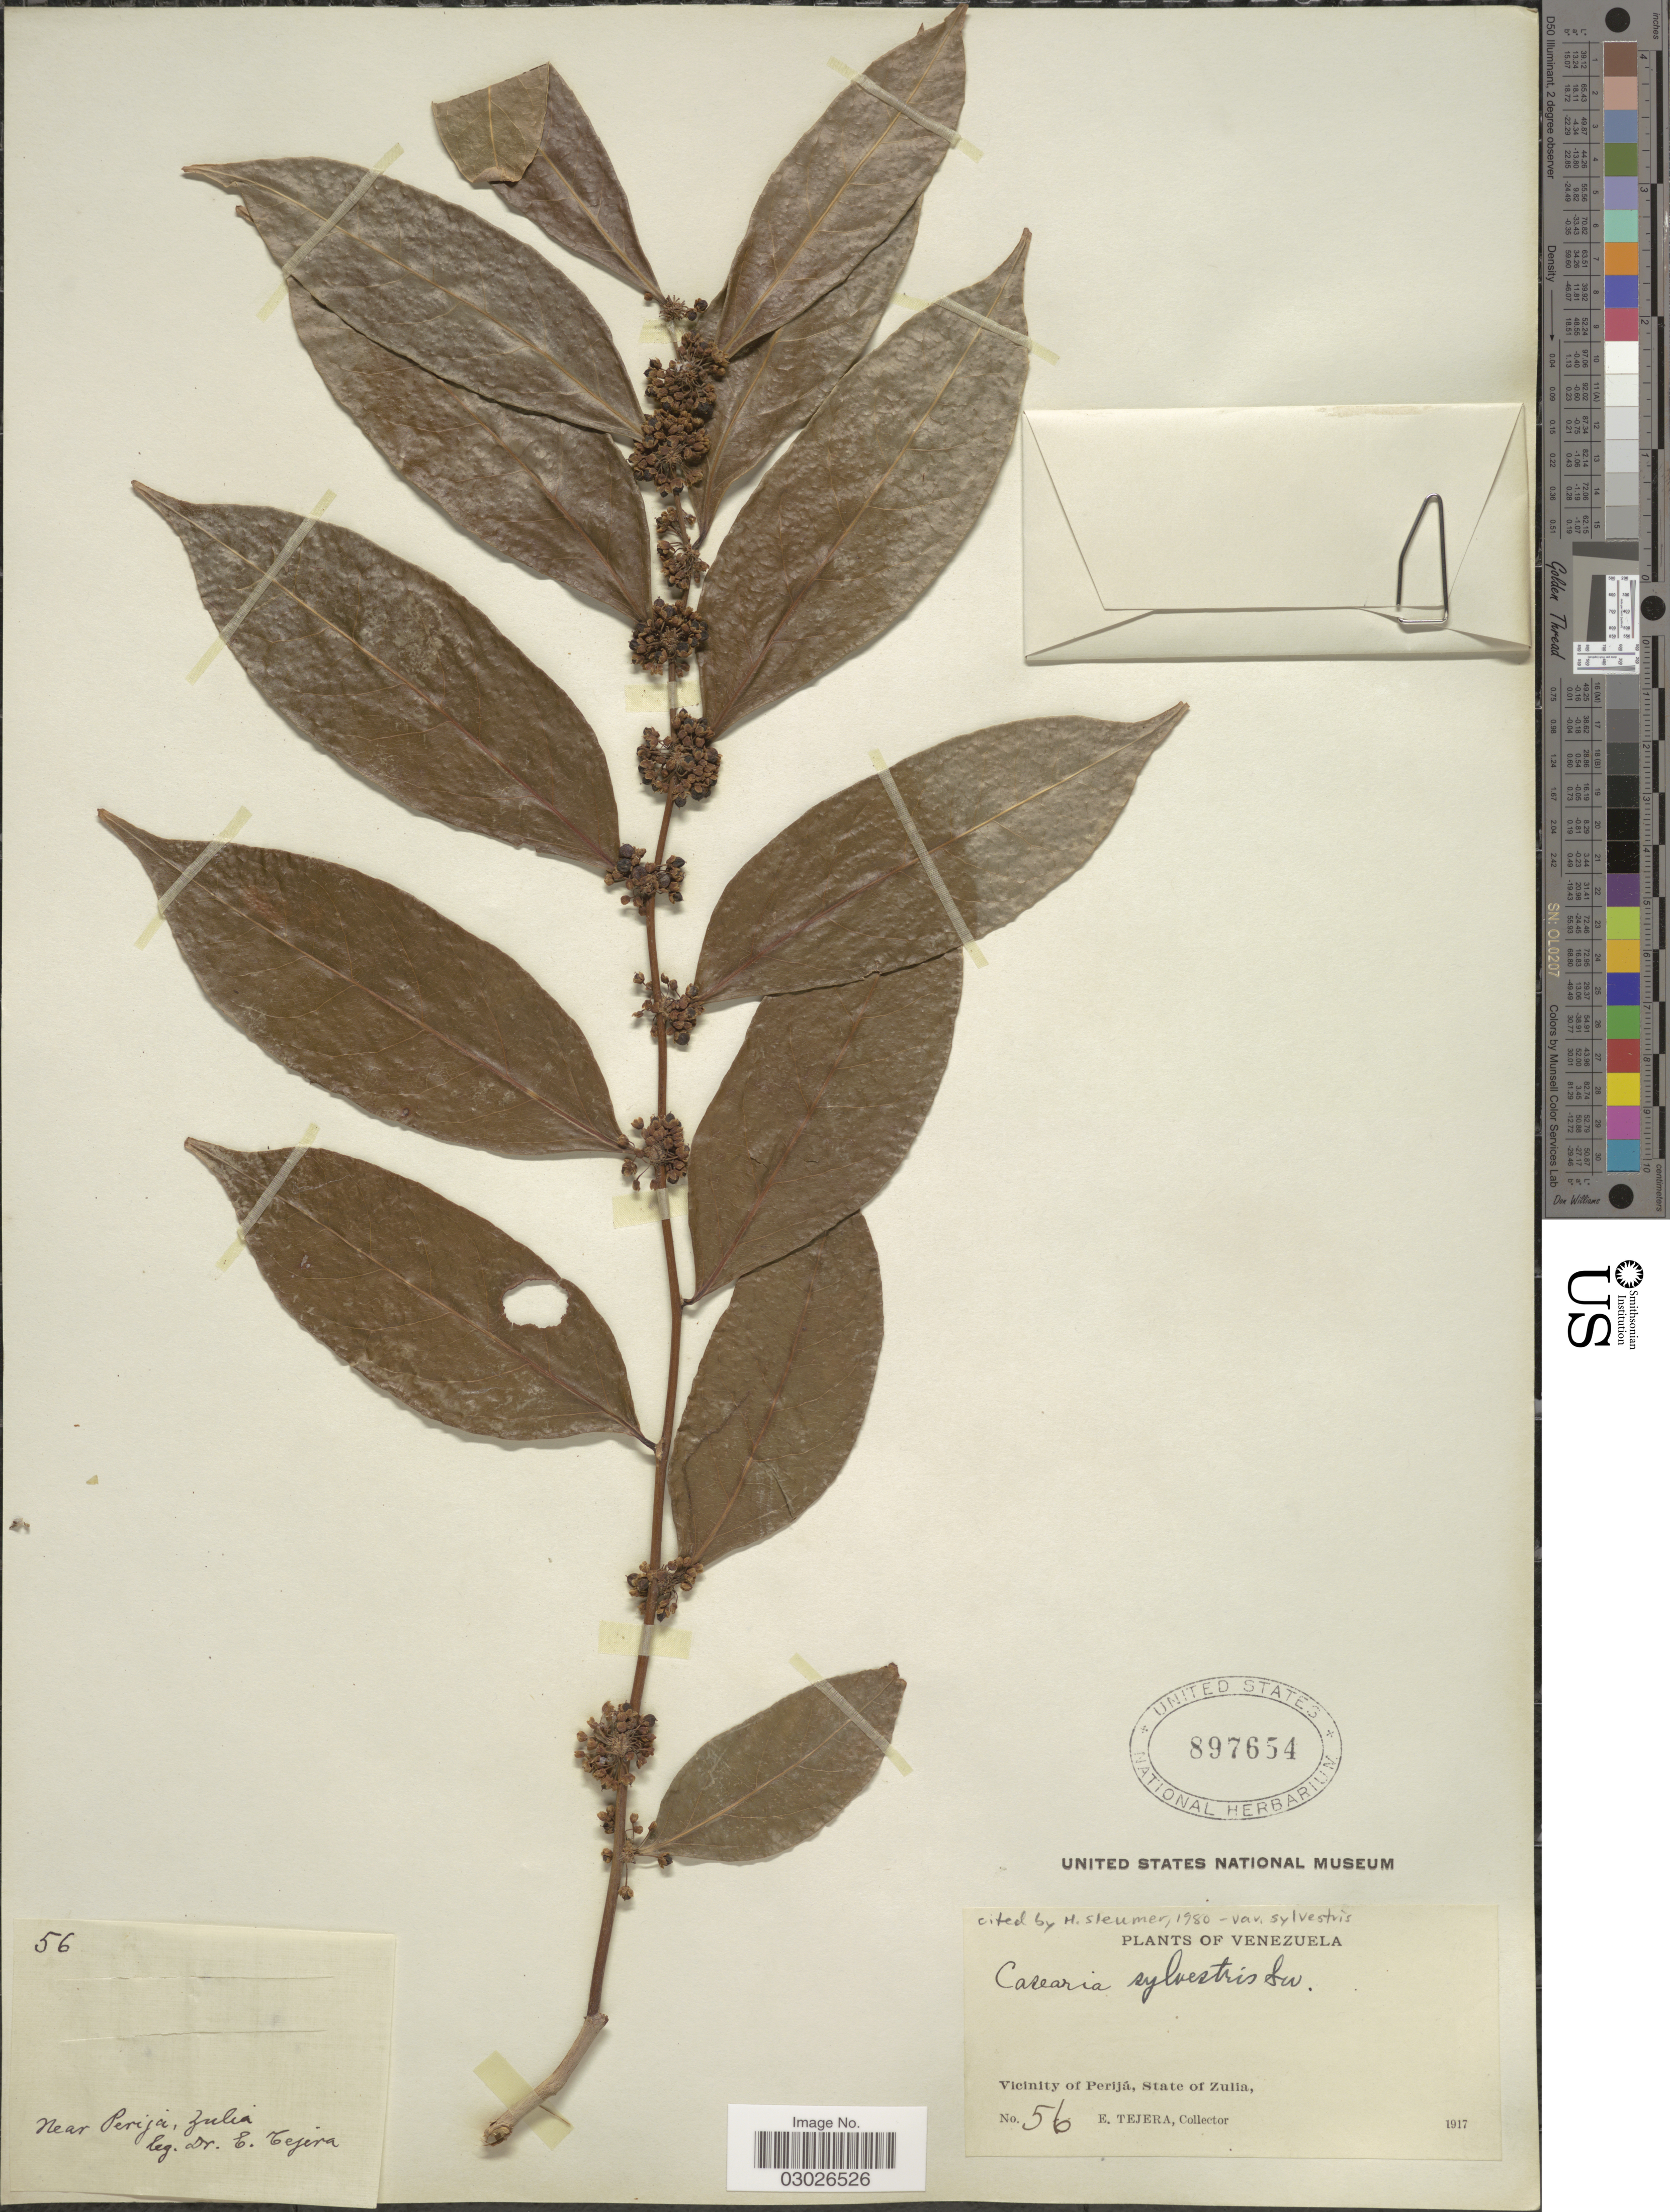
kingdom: Plantae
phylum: Tracheophyta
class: Magnoliopsida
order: Malpighiales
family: Salicaceae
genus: Casearia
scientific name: Casearia sylvestris var. sylvestris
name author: Sw.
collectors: E. Tejera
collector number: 56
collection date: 1917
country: Venezuela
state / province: Zulia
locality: Vicinity of Perijá, State of Zulia.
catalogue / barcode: US 897654